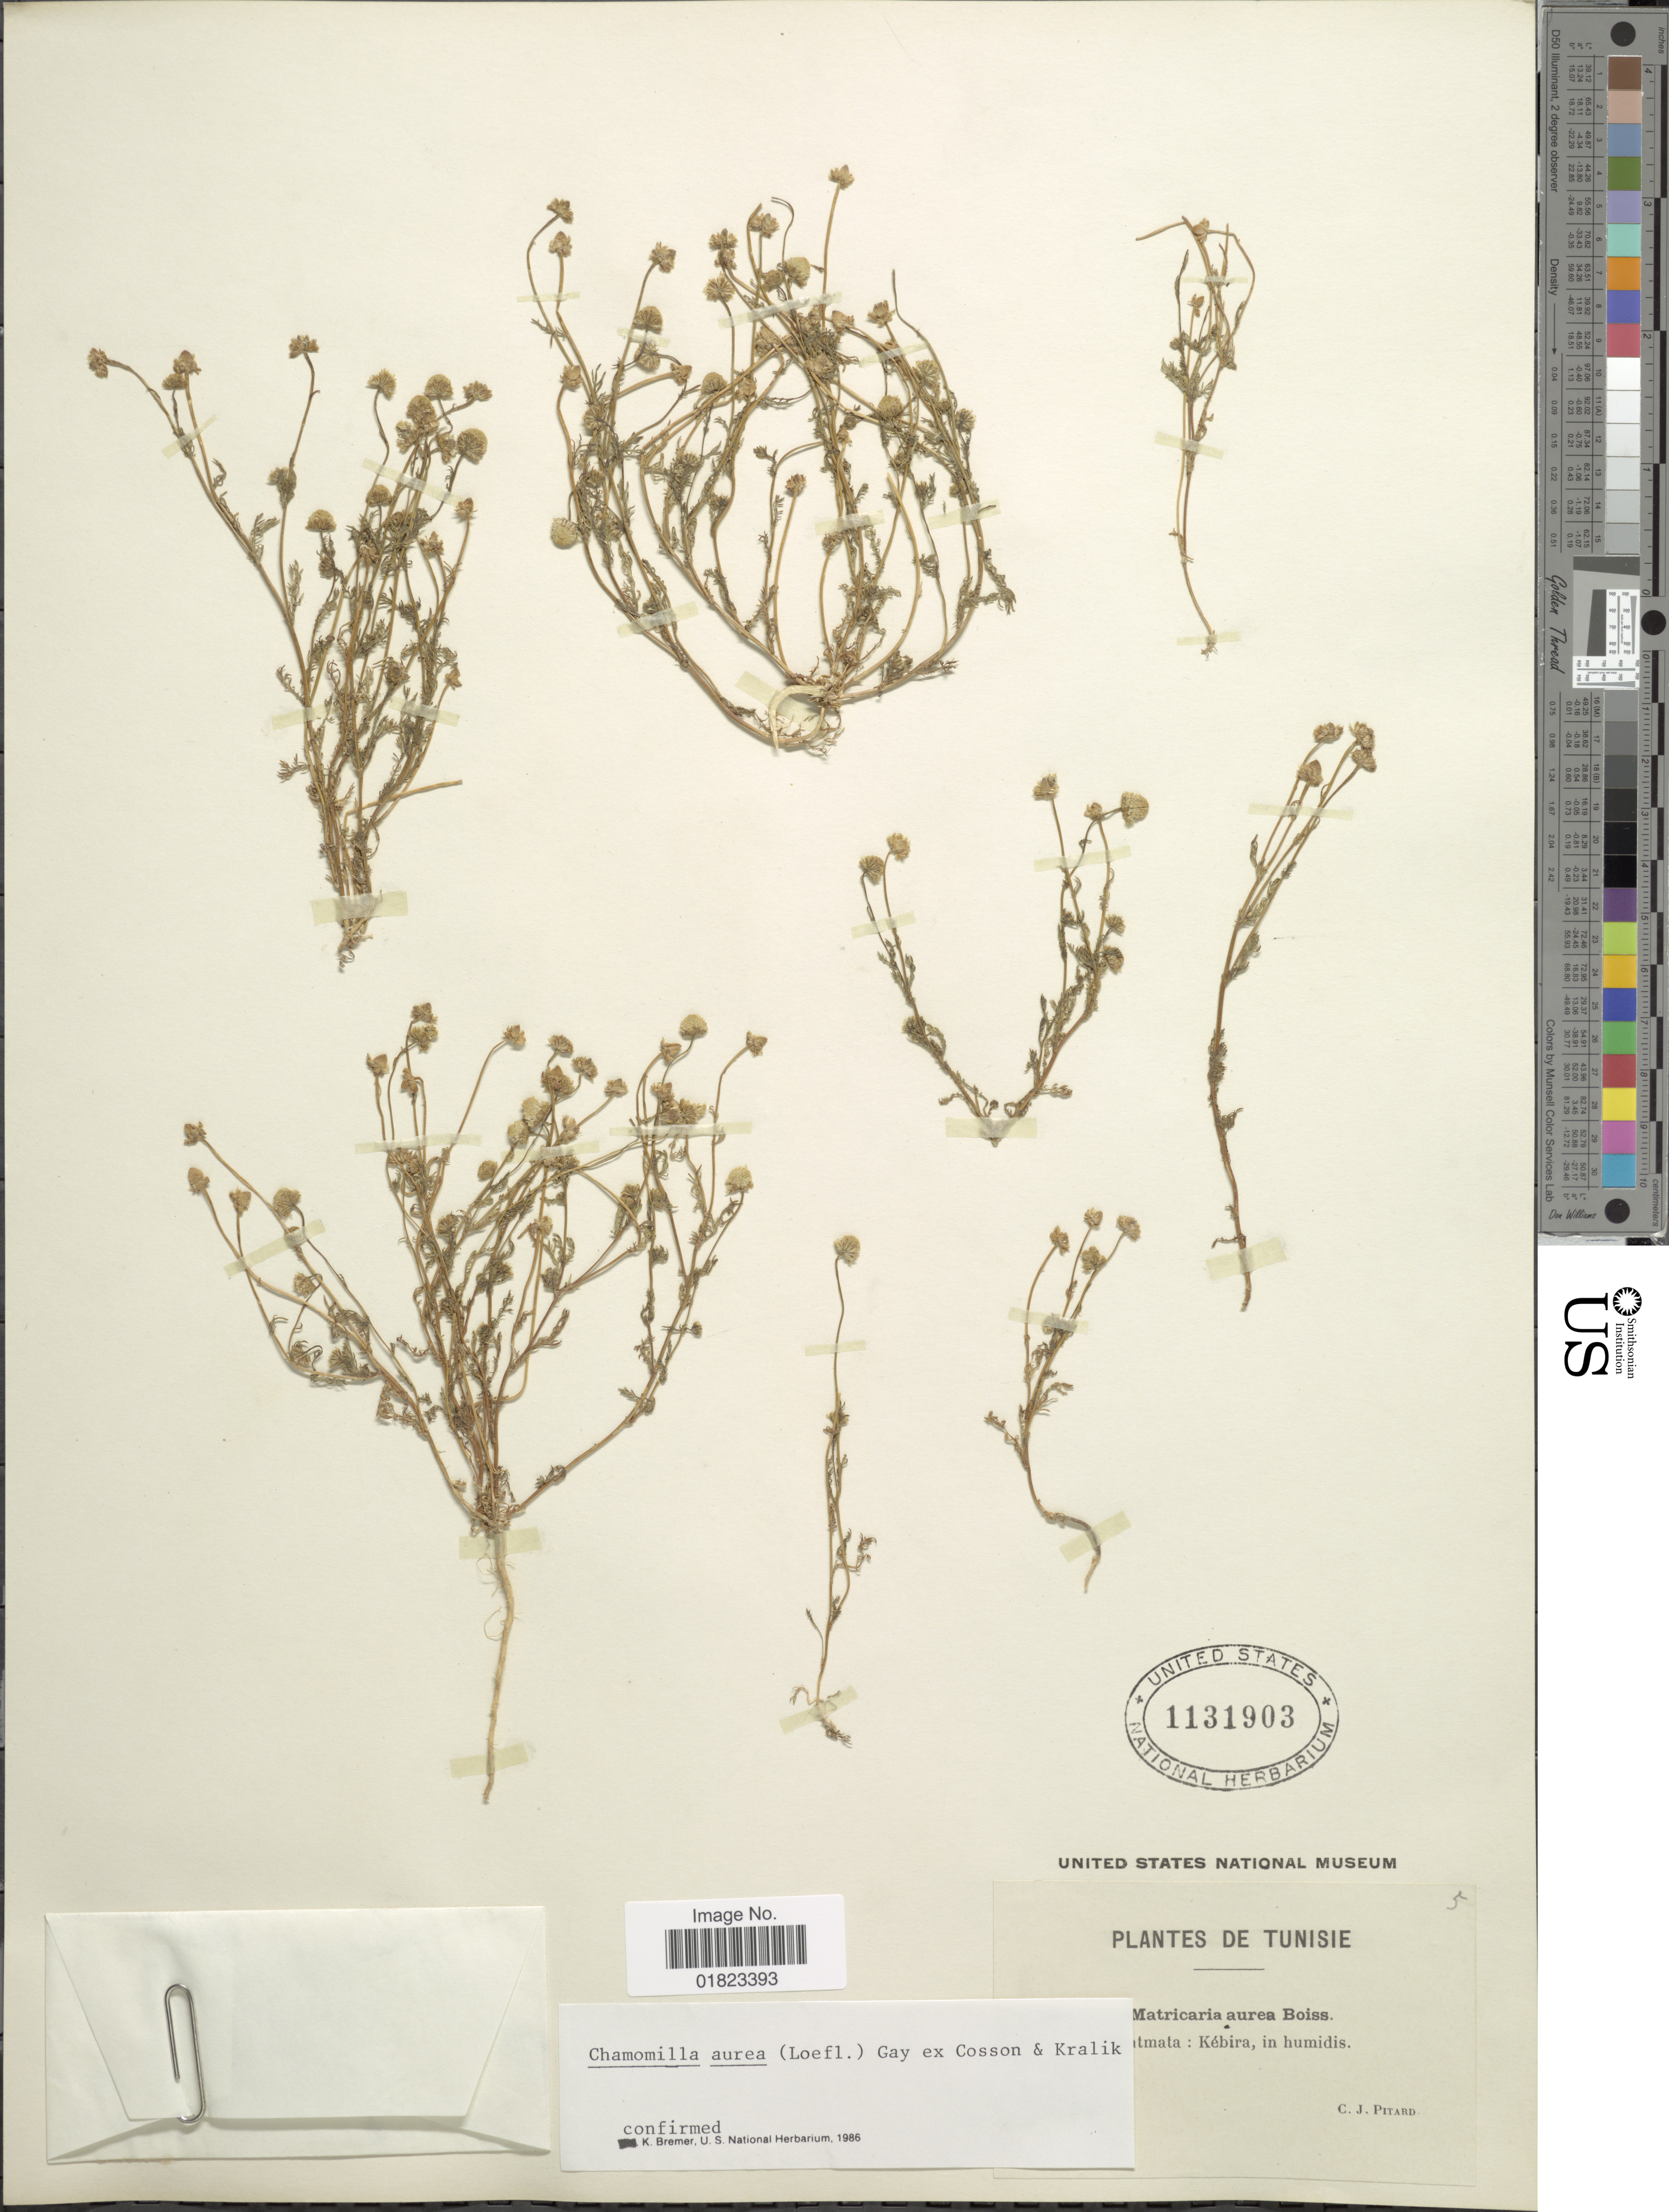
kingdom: Plantae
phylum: Tracheophyta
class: Magnoliopsida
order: Asterales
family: Asteraceae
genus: Matricaria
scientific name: Matricaria aurea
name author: (Loefl.) Sch. Bip.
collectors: C. Pitard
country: Tunisia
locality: Tunisie. [illegible text]tmata: Kebira, in humidis.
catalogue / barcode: US 1131903